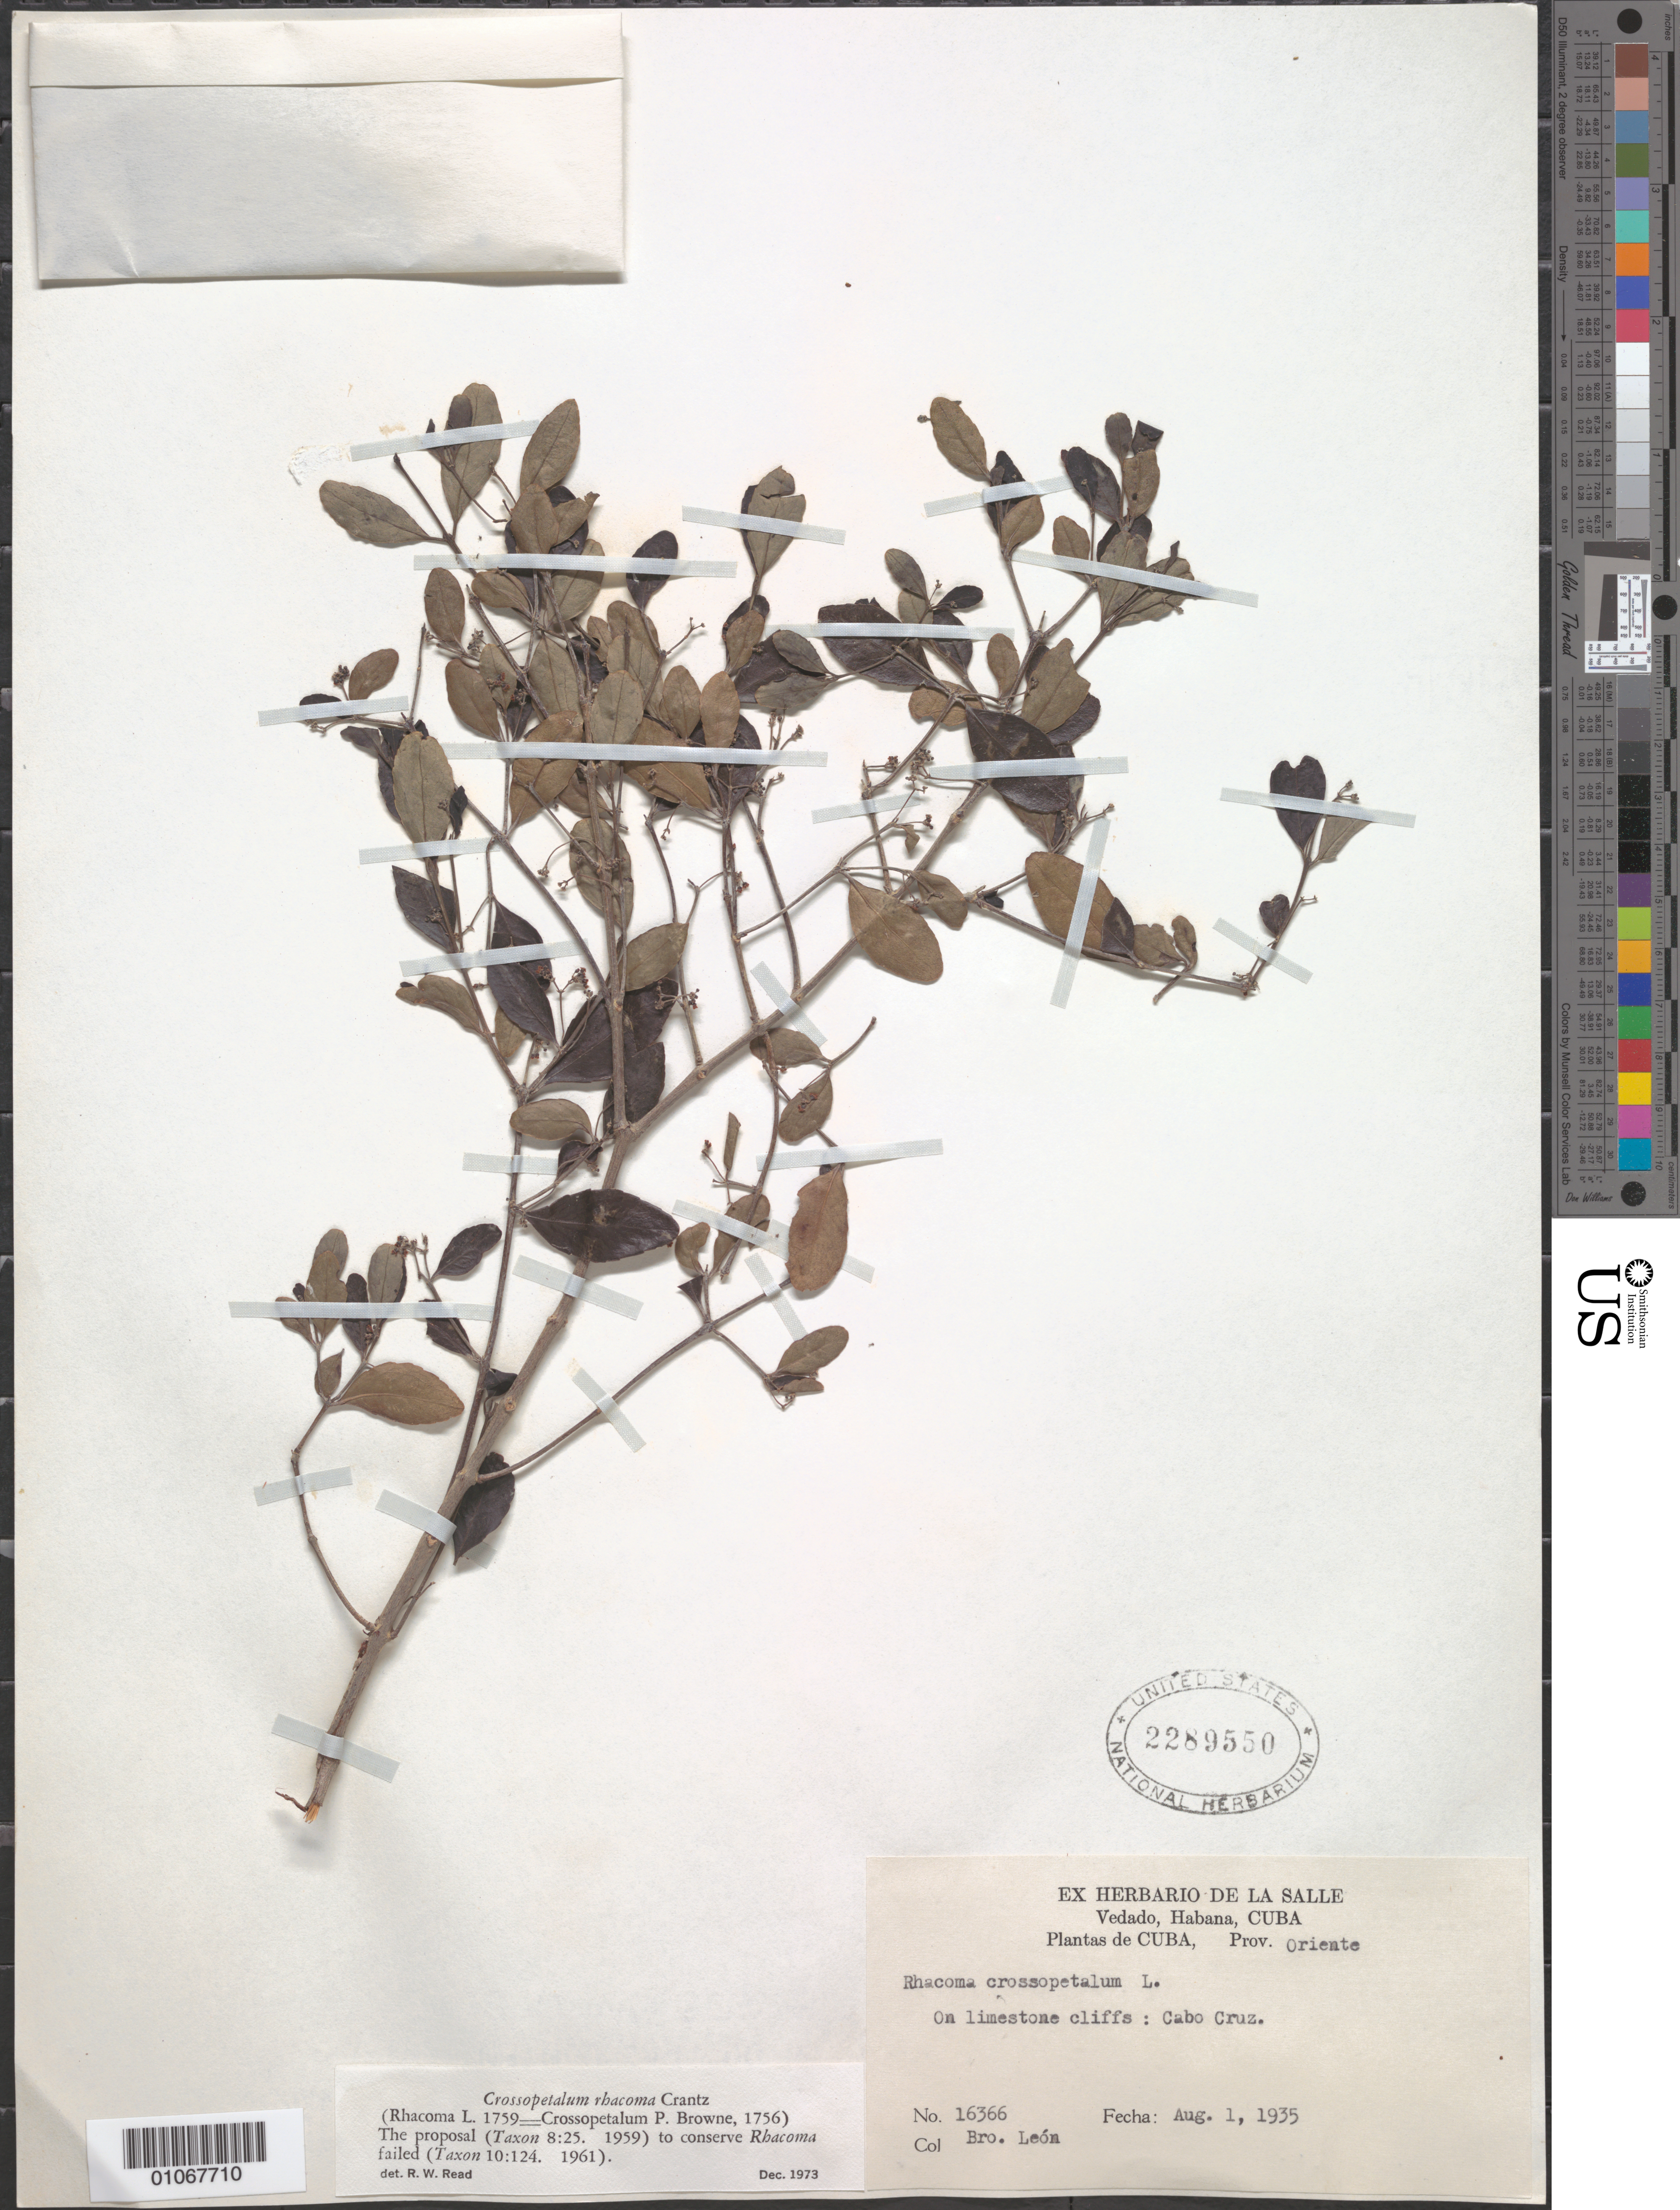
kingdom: Plantae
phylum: Tracheophyta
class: Magnoliopsida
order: Celastrales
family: Celastraceae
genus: Crossopetalum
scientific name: Crossopetalum rhacoma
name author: Crantz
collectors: Bro. León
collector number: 16366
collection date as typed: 01 Aug 1935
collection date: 1935-08-01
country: Cuba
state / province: Oriente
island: Cuba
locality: On limestone cliffs: Cabo Cruz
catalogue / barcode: US 2289550